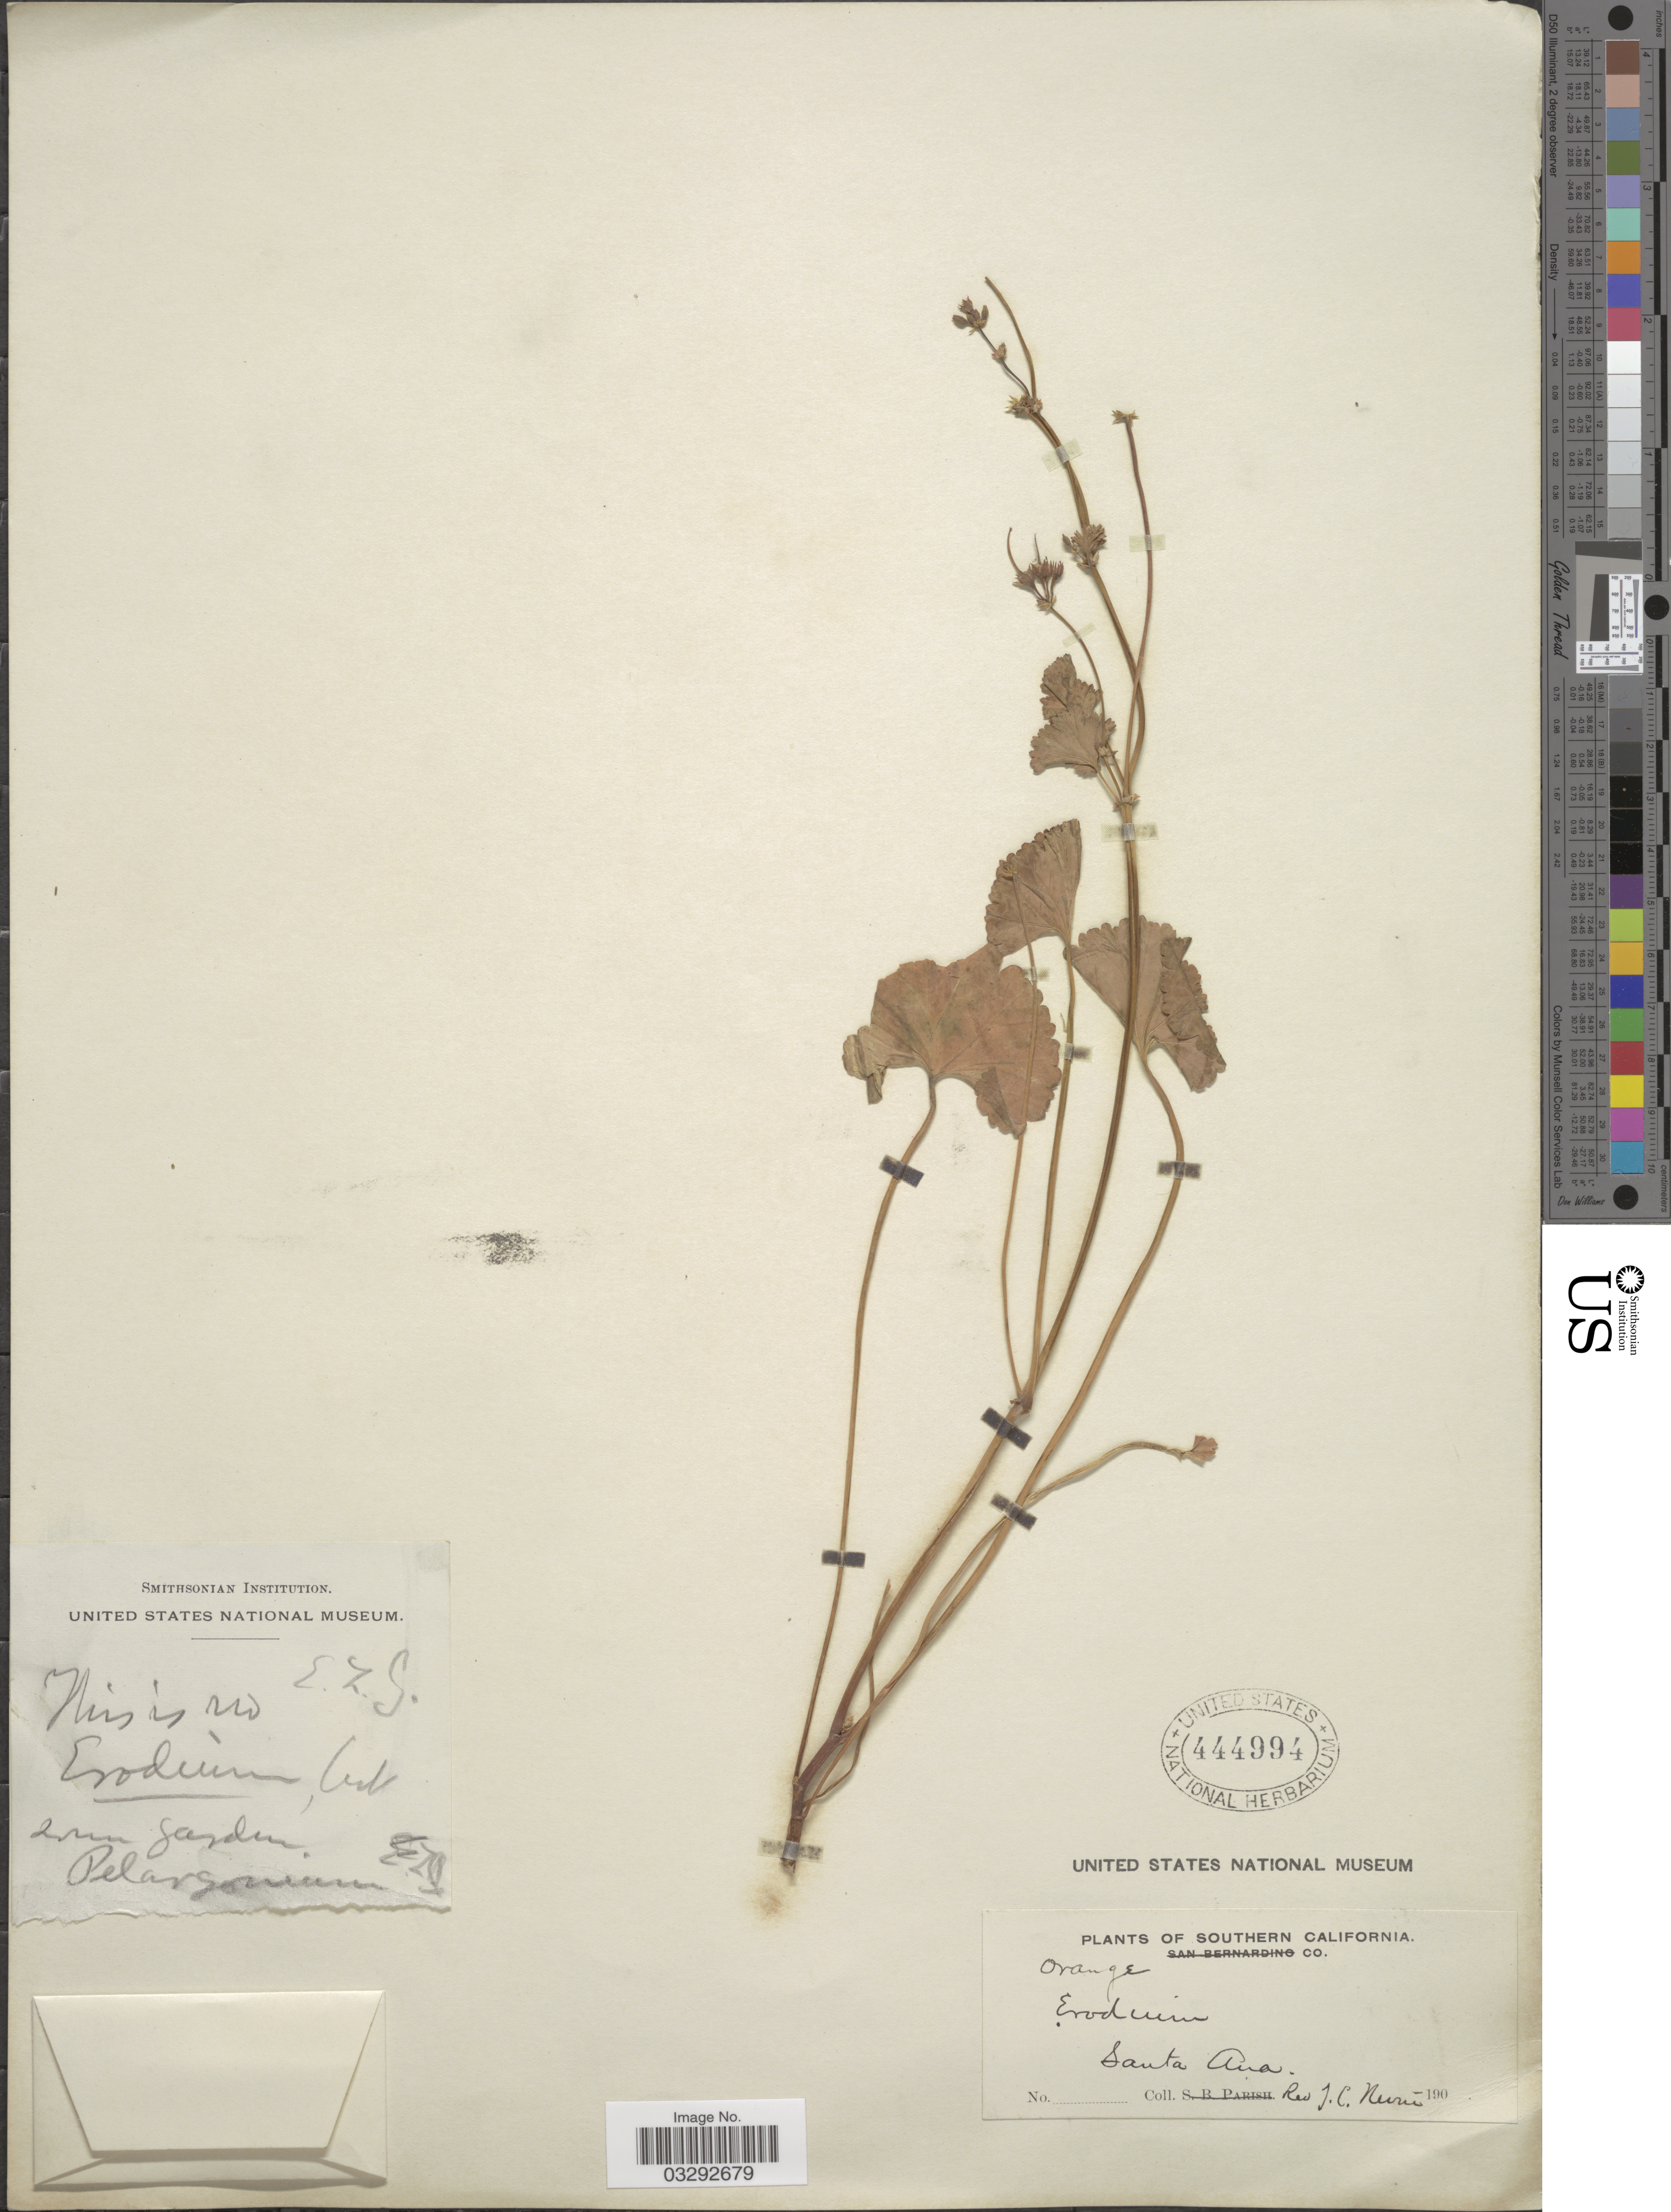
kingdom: Plantae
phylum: Tracheophyta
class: Magnoliopsida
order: Geraniales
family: Geraniaceae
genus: Pelargonium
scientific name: Pelargonium sp.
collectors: J. Nevin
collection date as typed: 190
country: United States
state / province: California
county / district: Orange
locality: Southern California. Orange Co. Santa Ana.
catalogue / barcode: US 444994